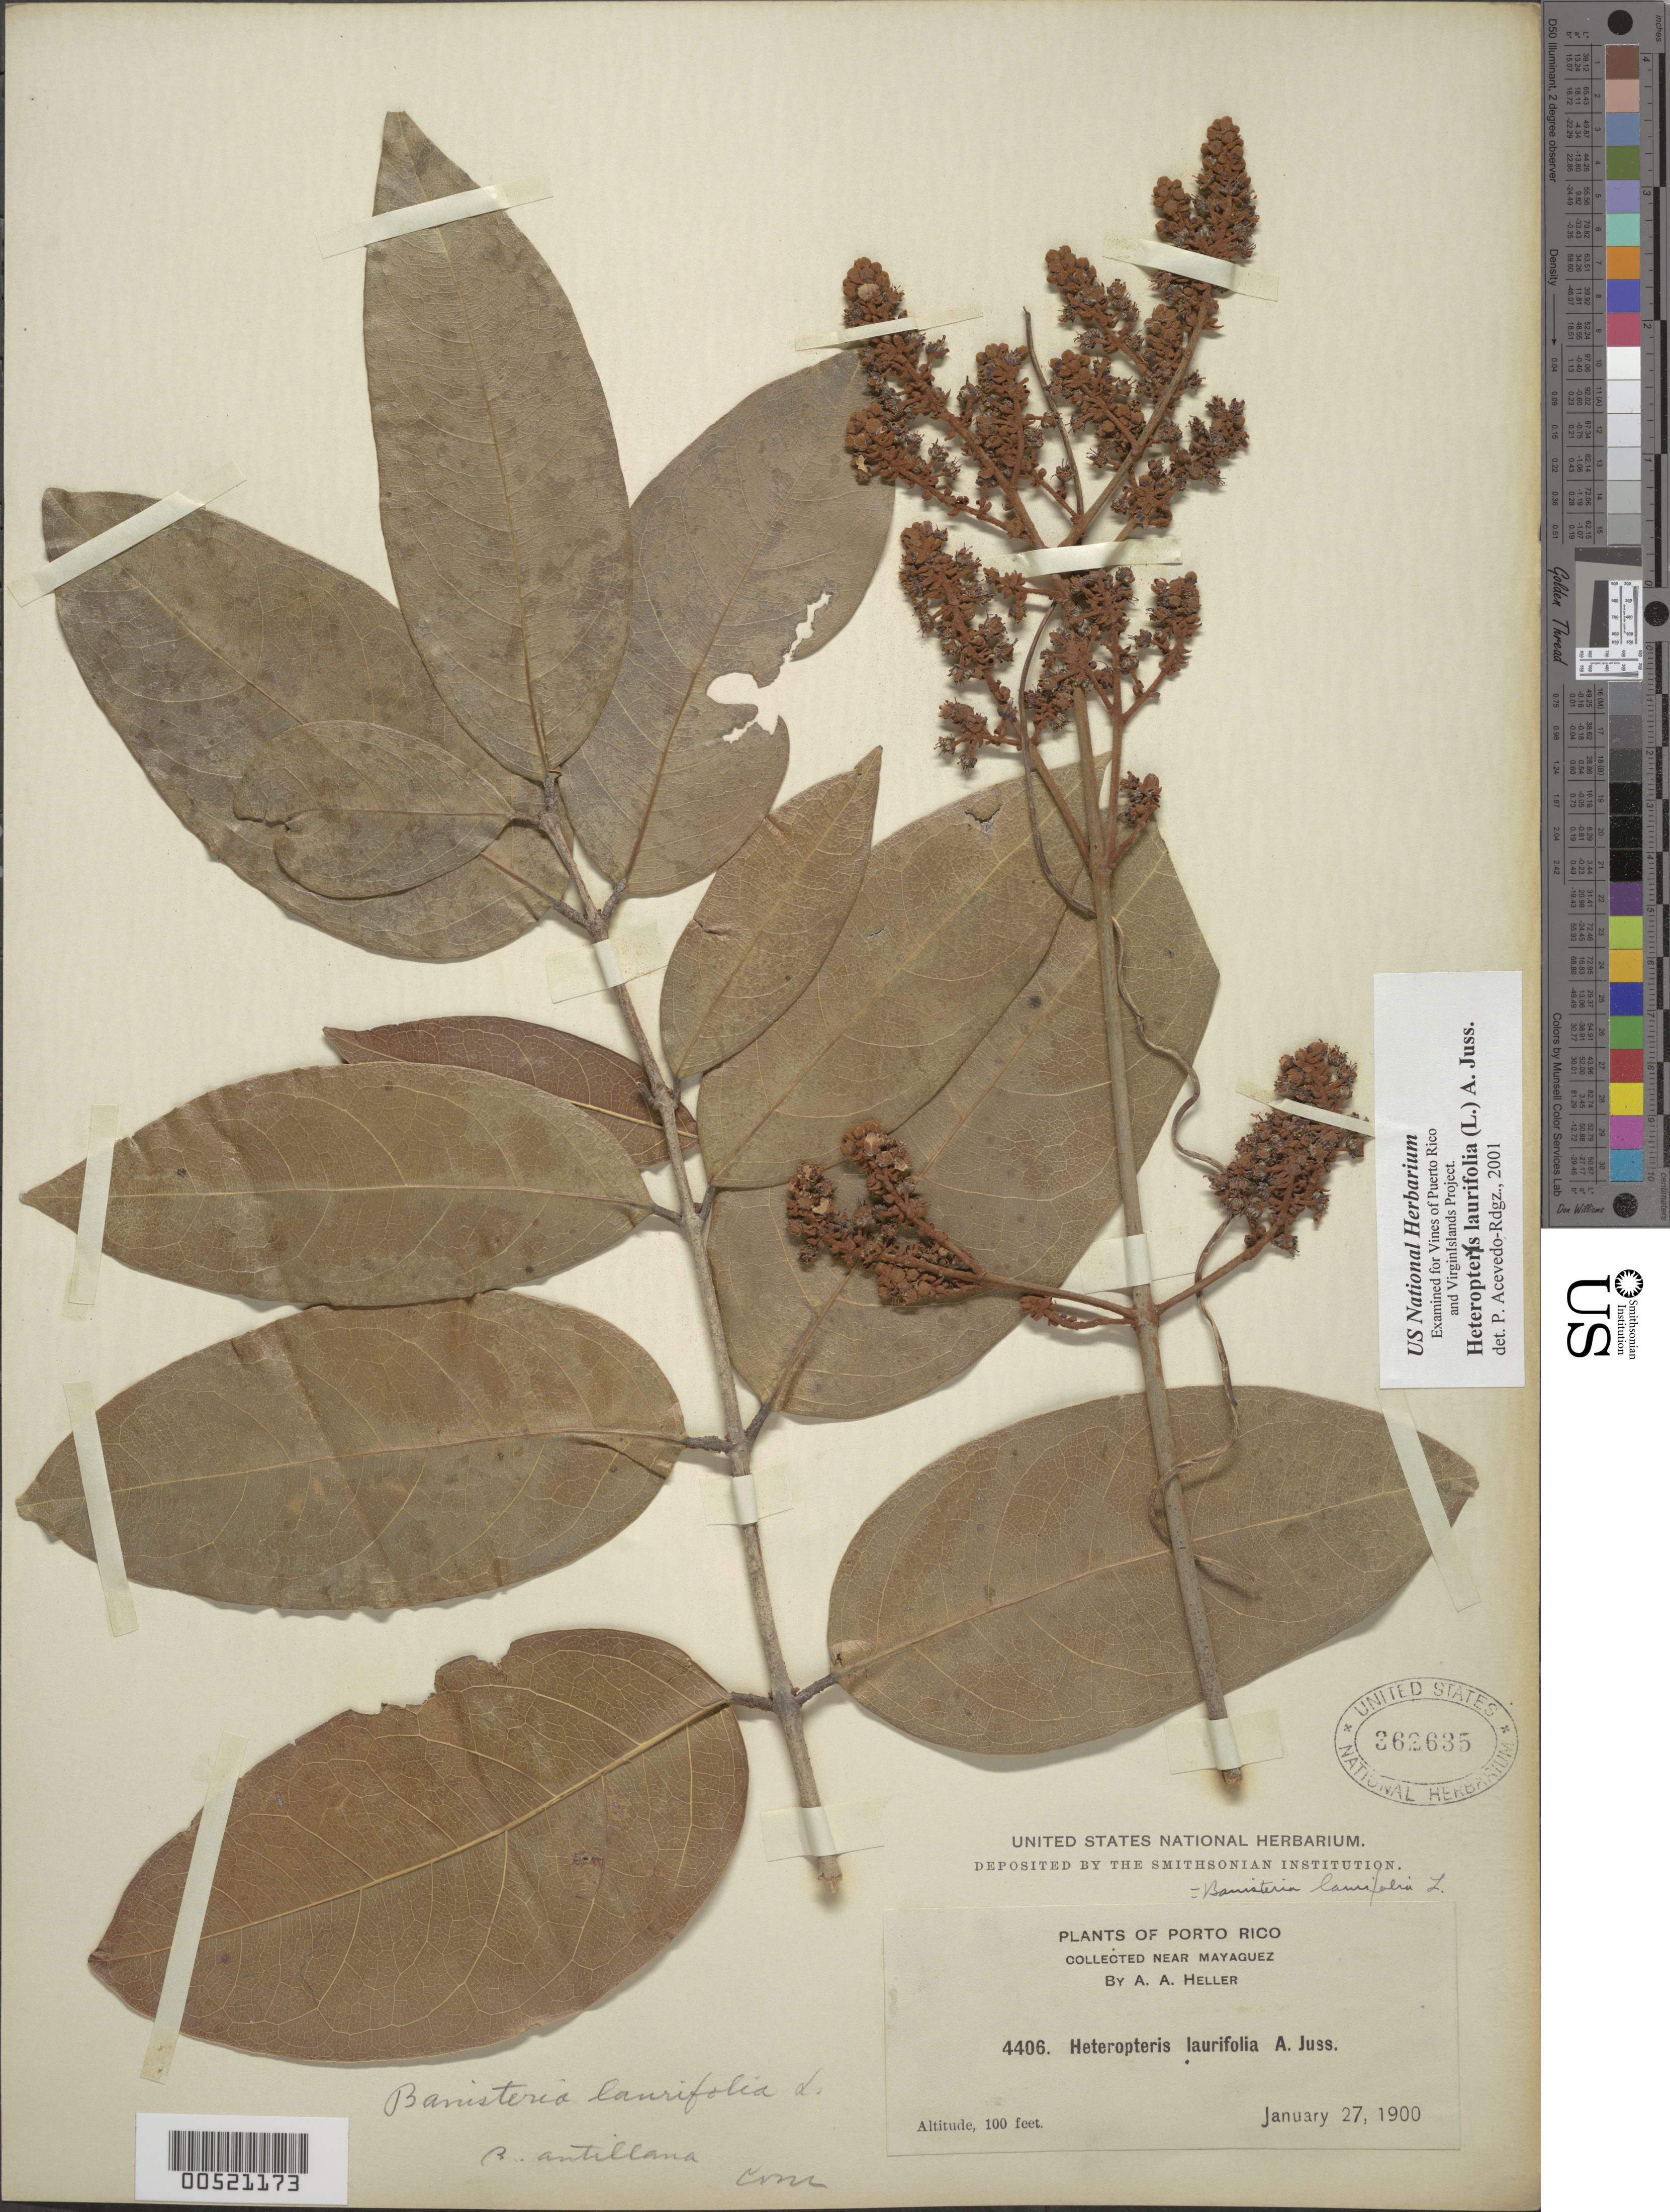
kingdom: Plantae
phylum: Tracheophyta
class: Magnoliopsida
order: Malpighiales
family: Malpighiaceae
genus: Heteropterys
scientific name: Heteropterys laurifolia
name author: (L.) A. Juss.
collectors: -- Heller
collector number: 4406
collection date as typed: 27 Jan 1900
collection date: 1900-01-27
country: Puerto Rico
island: Greater Antilles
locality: near Mayaguez.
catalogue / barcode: US 362635